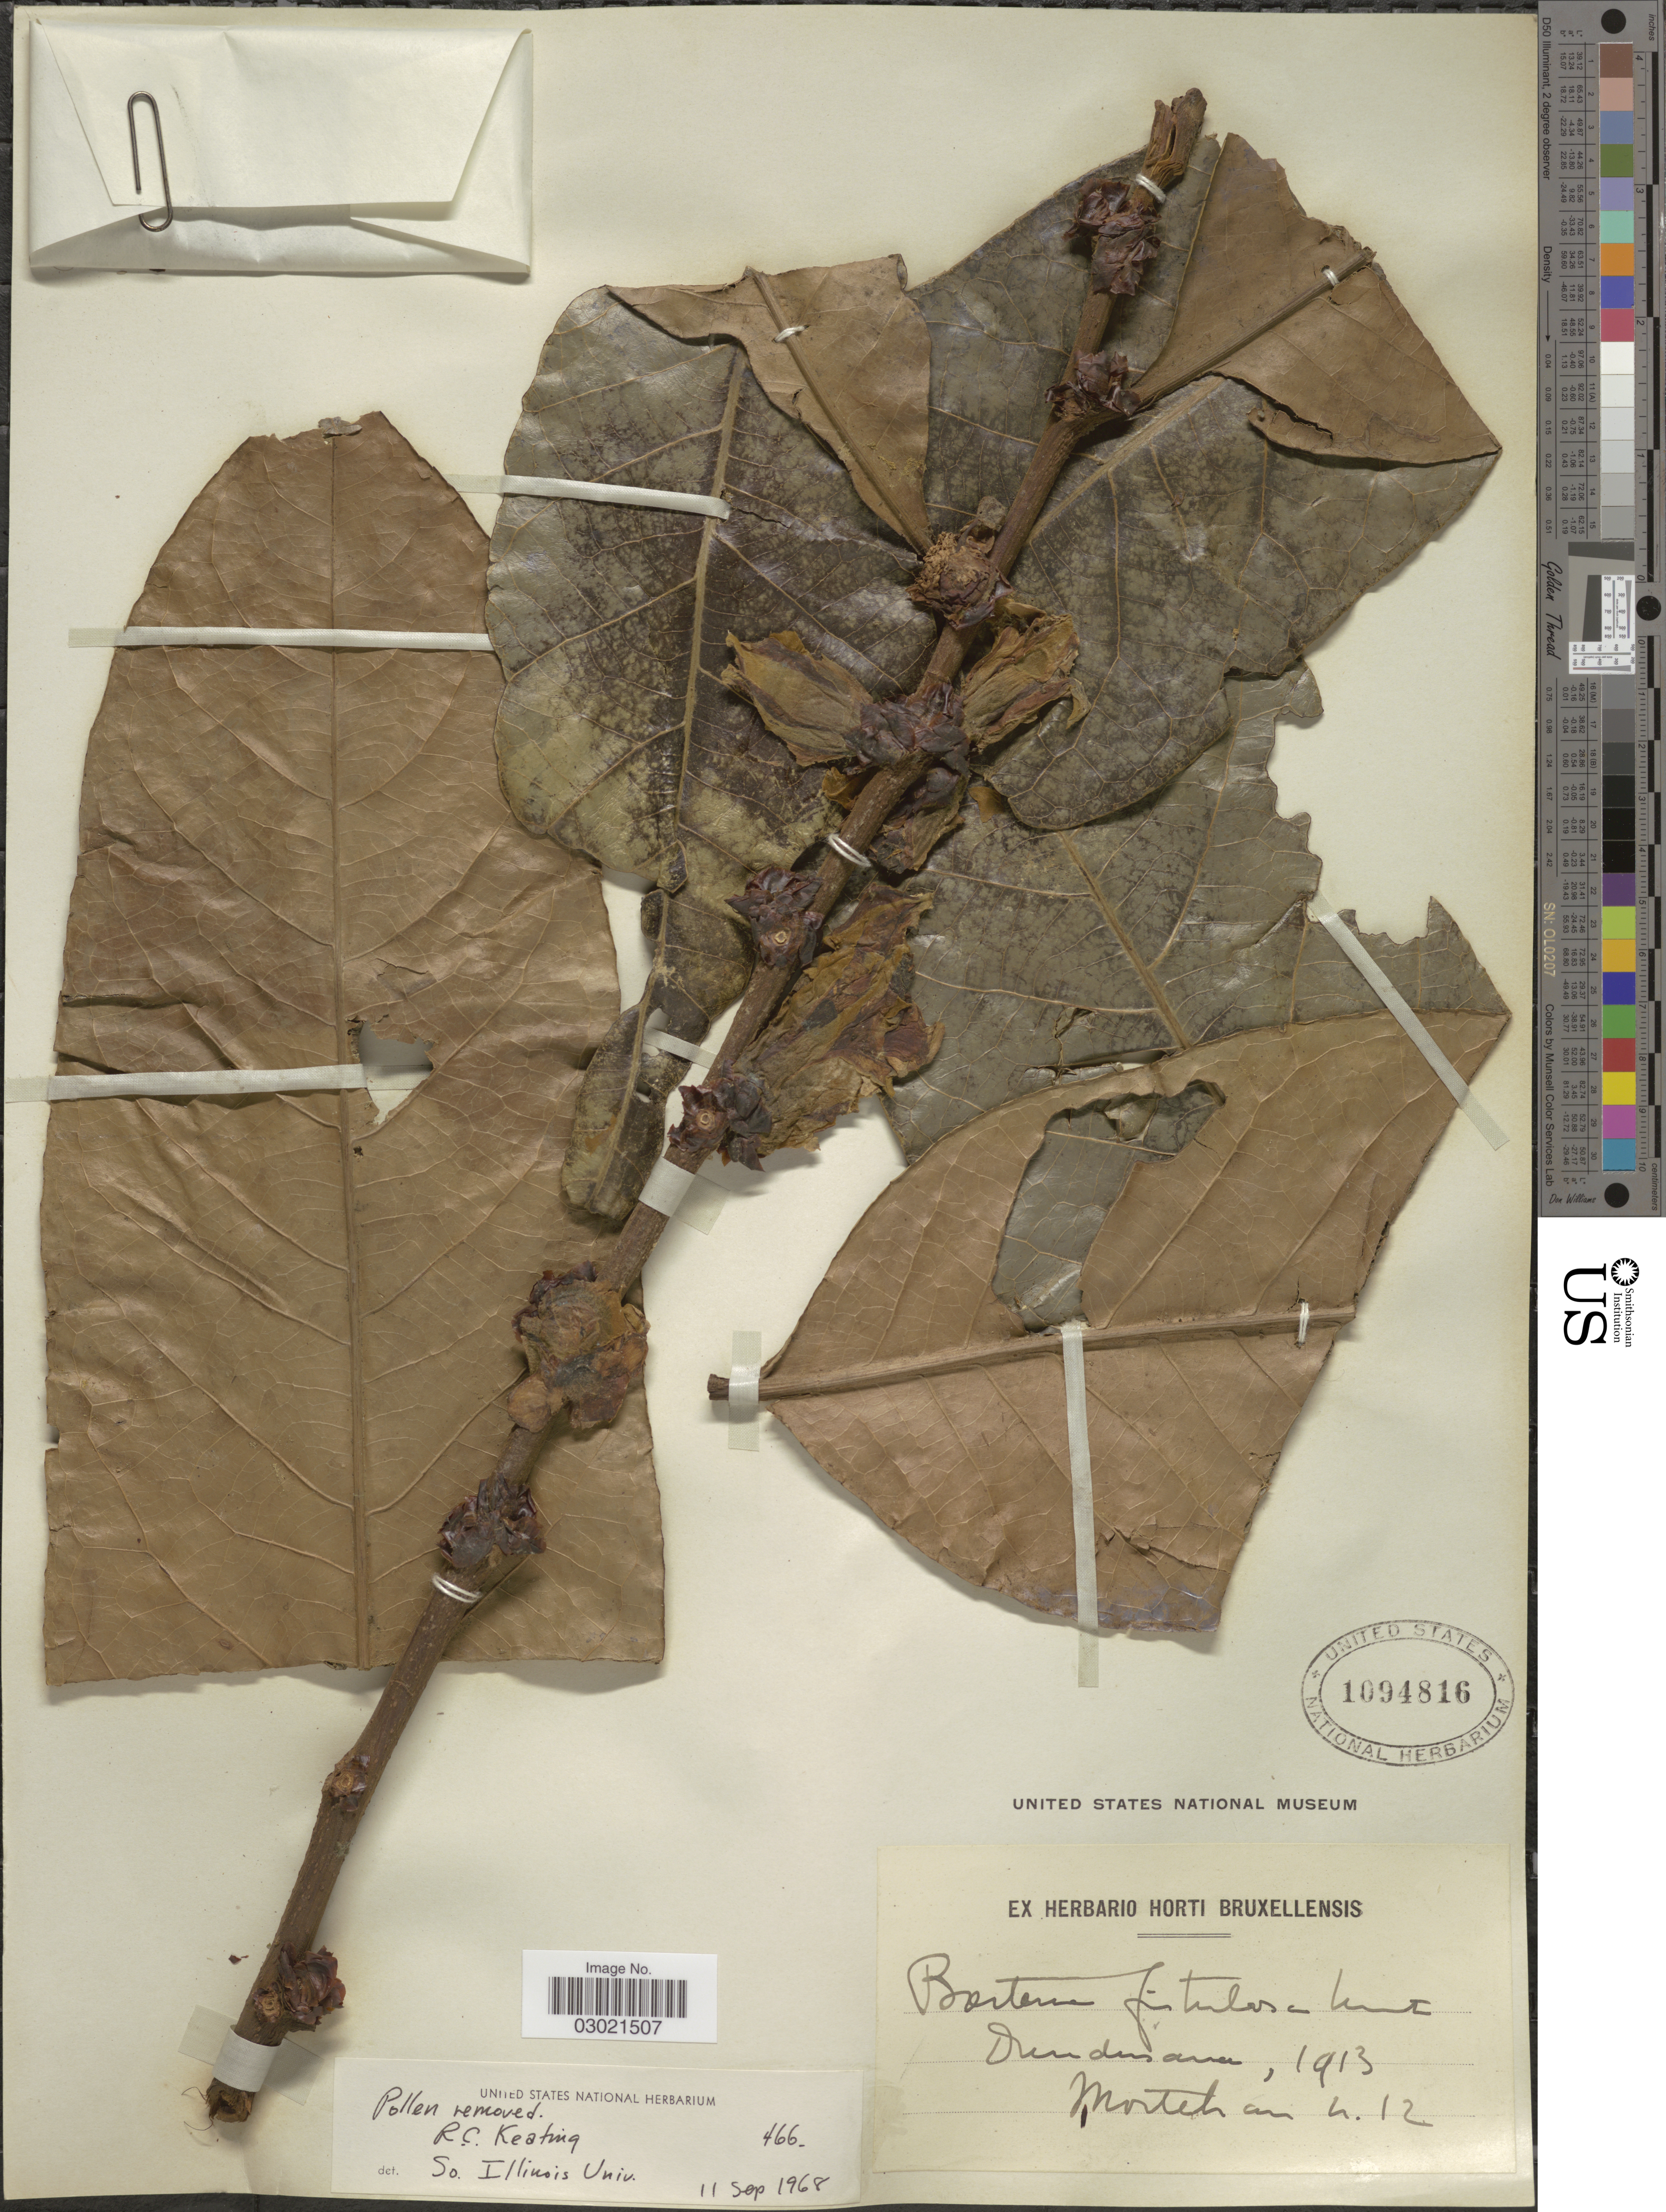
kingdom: Plantae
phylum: Tracheophyta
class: Magnoliopsida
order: Malpighiales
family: Passifloraceae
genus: Barteria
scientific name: Barteria fistulosa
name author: Mast.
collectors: Mortehan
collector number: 12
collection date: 1913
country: Congo, Democratic Republic of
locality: Dundusana.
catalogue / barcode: US 1094816